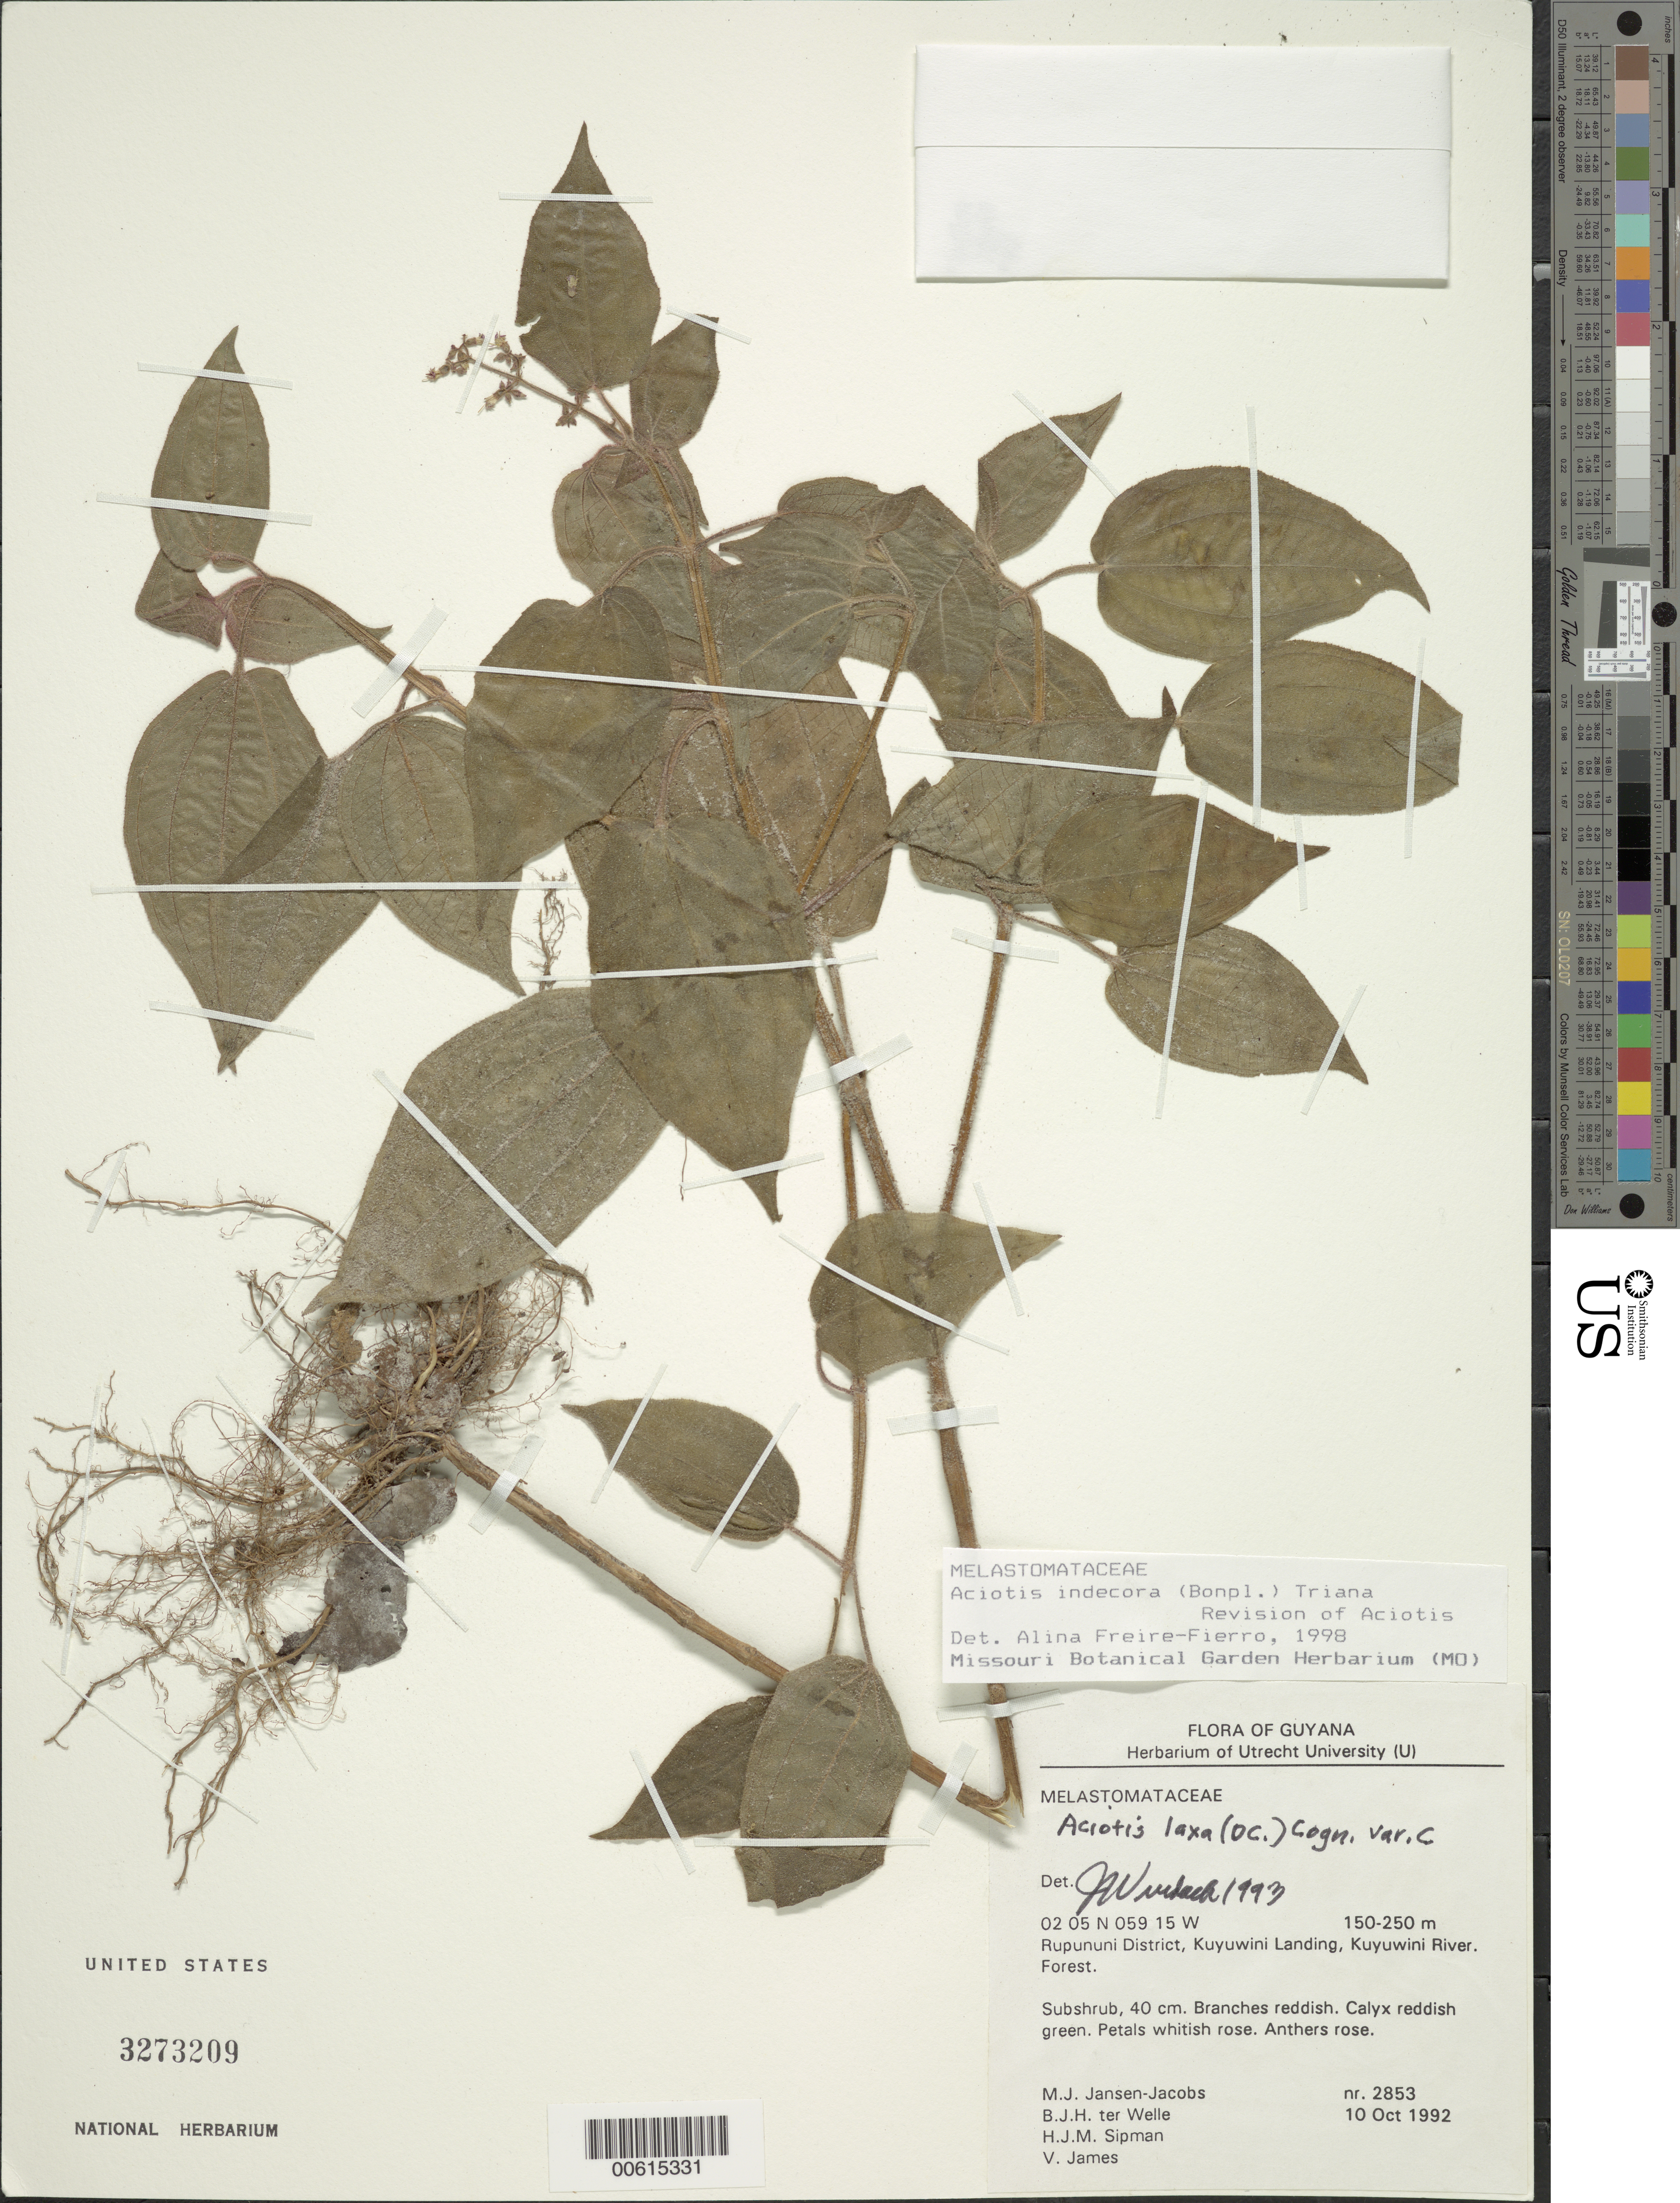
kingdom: Plantae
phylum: Tracheophyta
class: Magnoliopsida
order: Myrtales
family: Melastomataceae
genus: Aciotis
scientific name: Aciotis indecora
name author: (Bonpl.) Triana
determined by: Freire-Fierro, A.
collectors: M. J. Jansen-Jacobs, B. Welle, H. J. M. Sipman & V. James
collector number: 2853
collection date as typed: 10-Oct-92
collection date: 1992-10-10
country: Guyana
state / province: U. Takutu-U. Essequibo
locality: Kuyuwini Landing, Kuyuwini River, Rupununi District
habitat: Forest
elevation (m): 150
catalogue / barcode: US 3273209